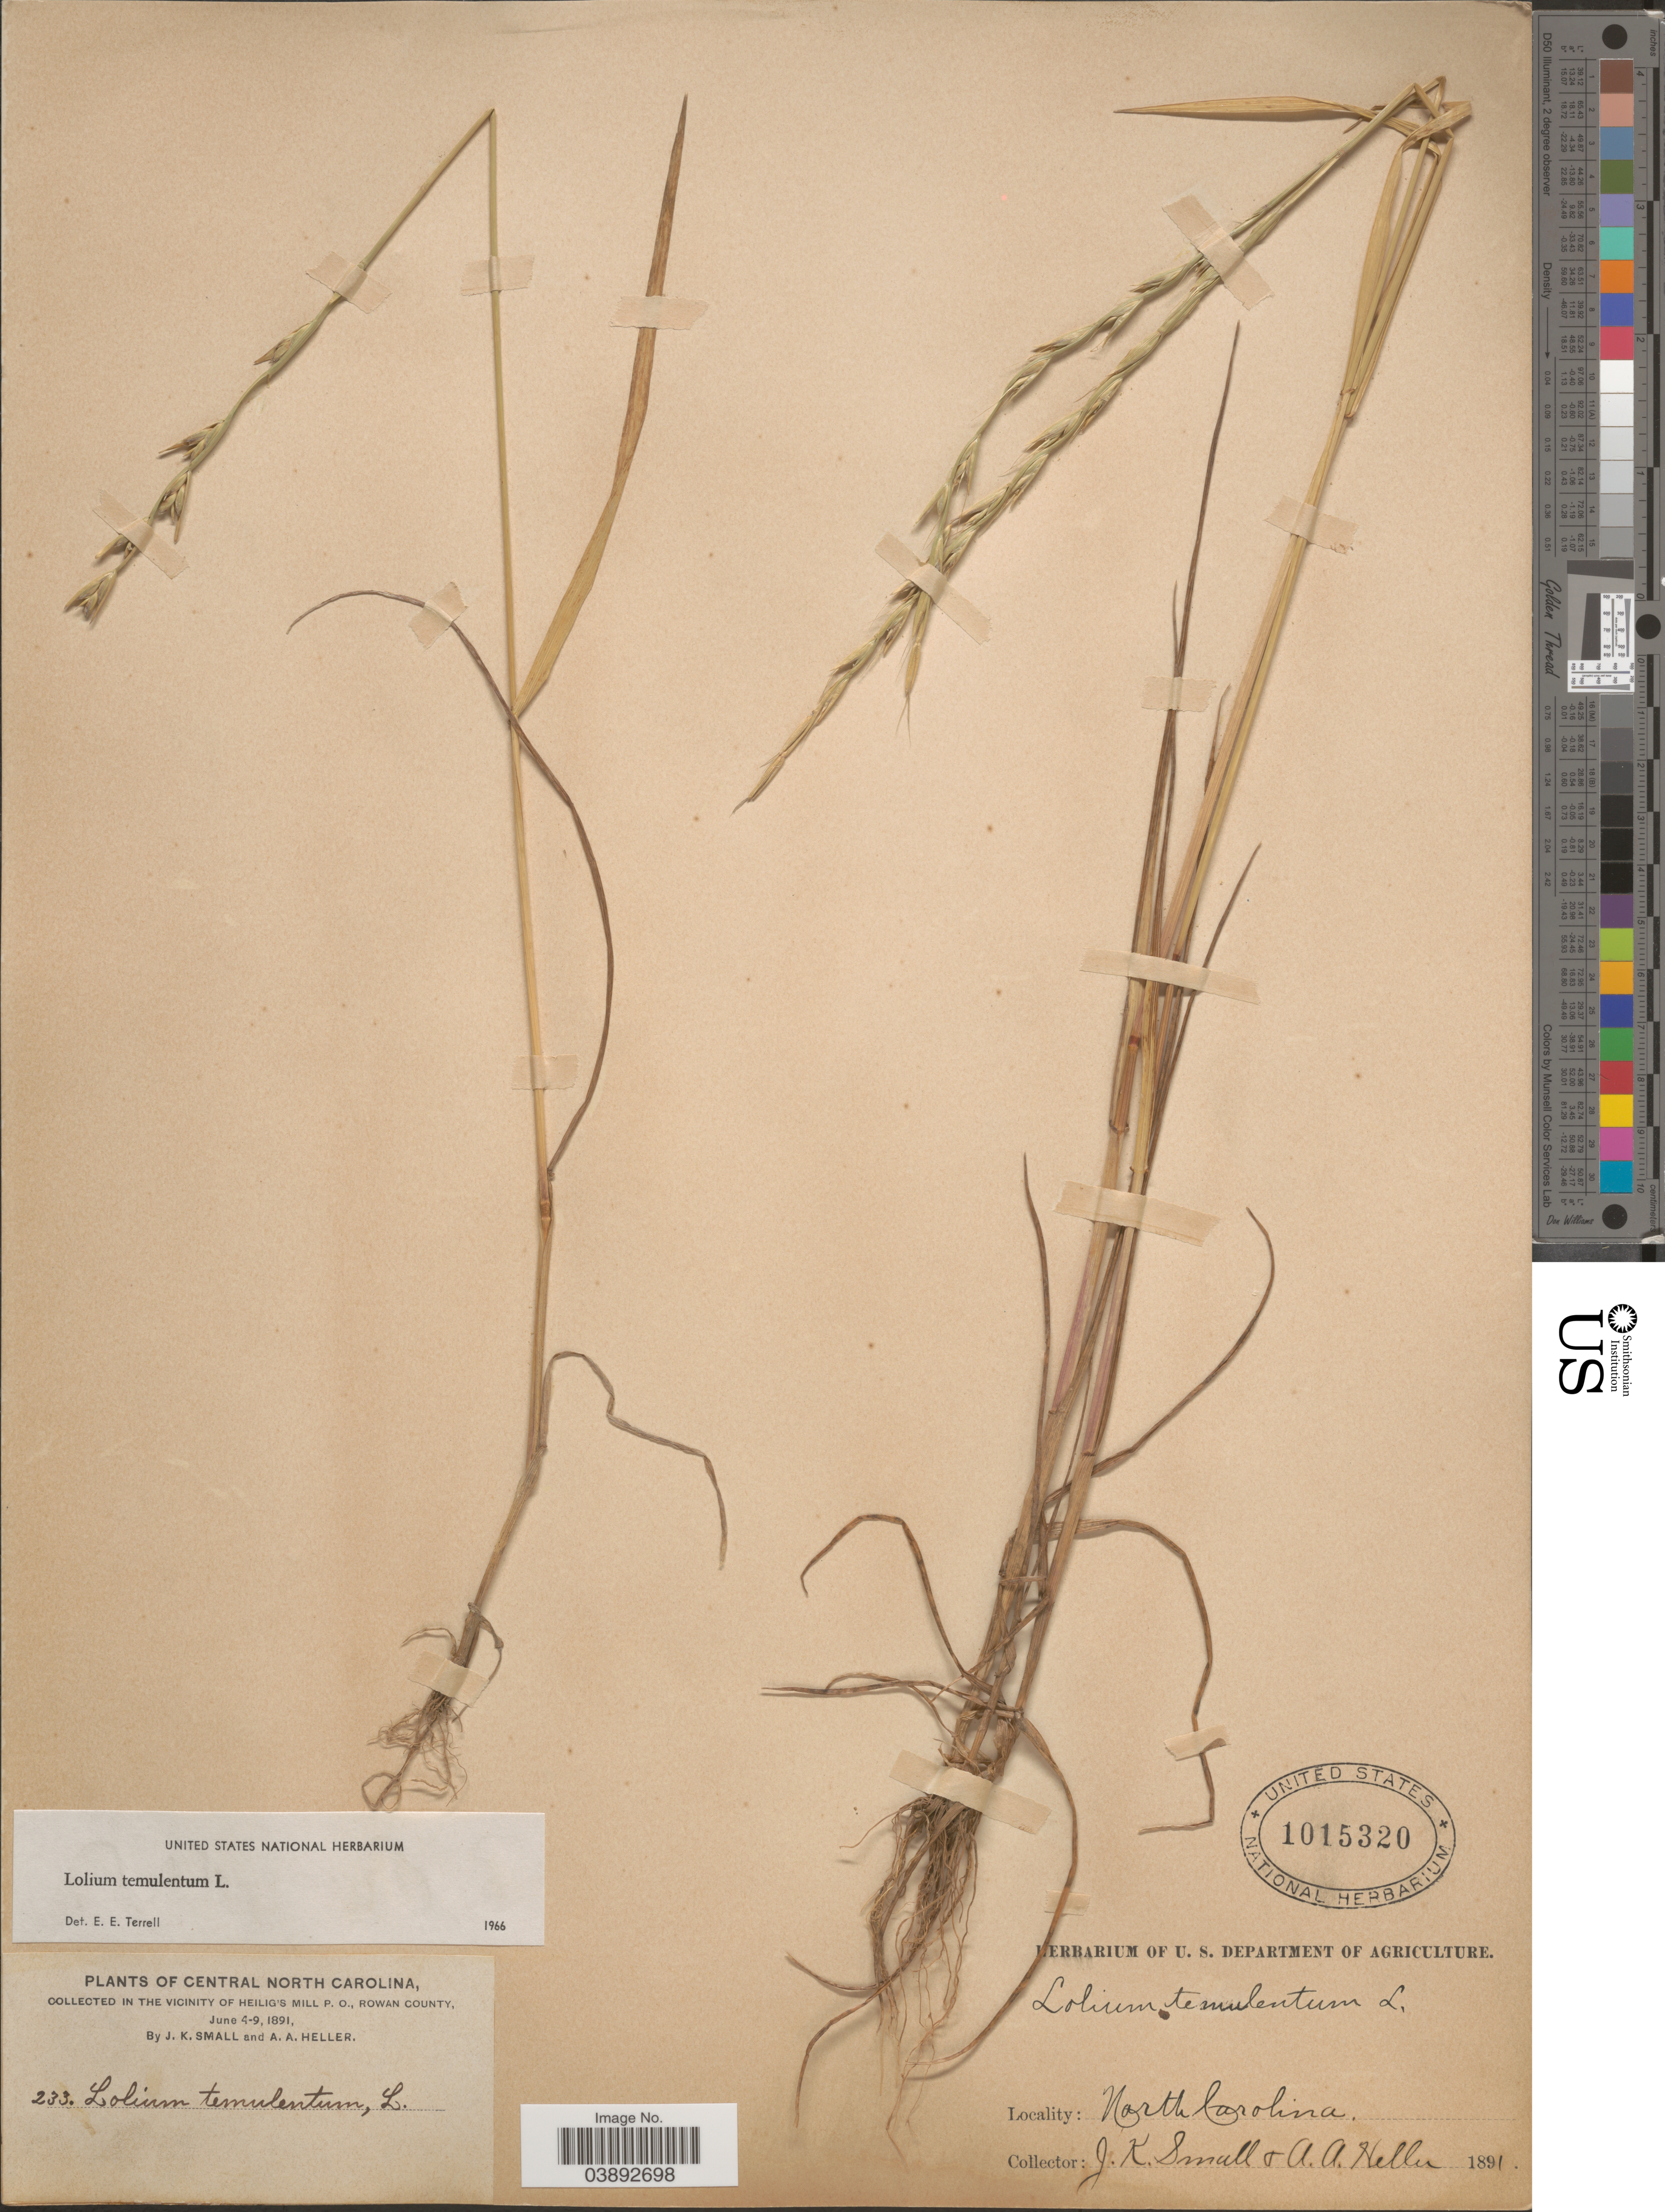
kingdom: Plantae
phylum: Tracheophyta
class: Liliopsida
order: Poales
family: Poaceae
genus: Lolium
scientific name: Lolium temulentum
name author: L.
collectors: J. K. Small & A. A. Heller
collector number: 233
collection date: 1891-06-04/1891-06-09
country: United States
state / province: North Carolina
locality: Central North Carolina. In the Vicinity of Heilig's Mill P. O., Rowan County.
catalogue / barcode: US 1015320